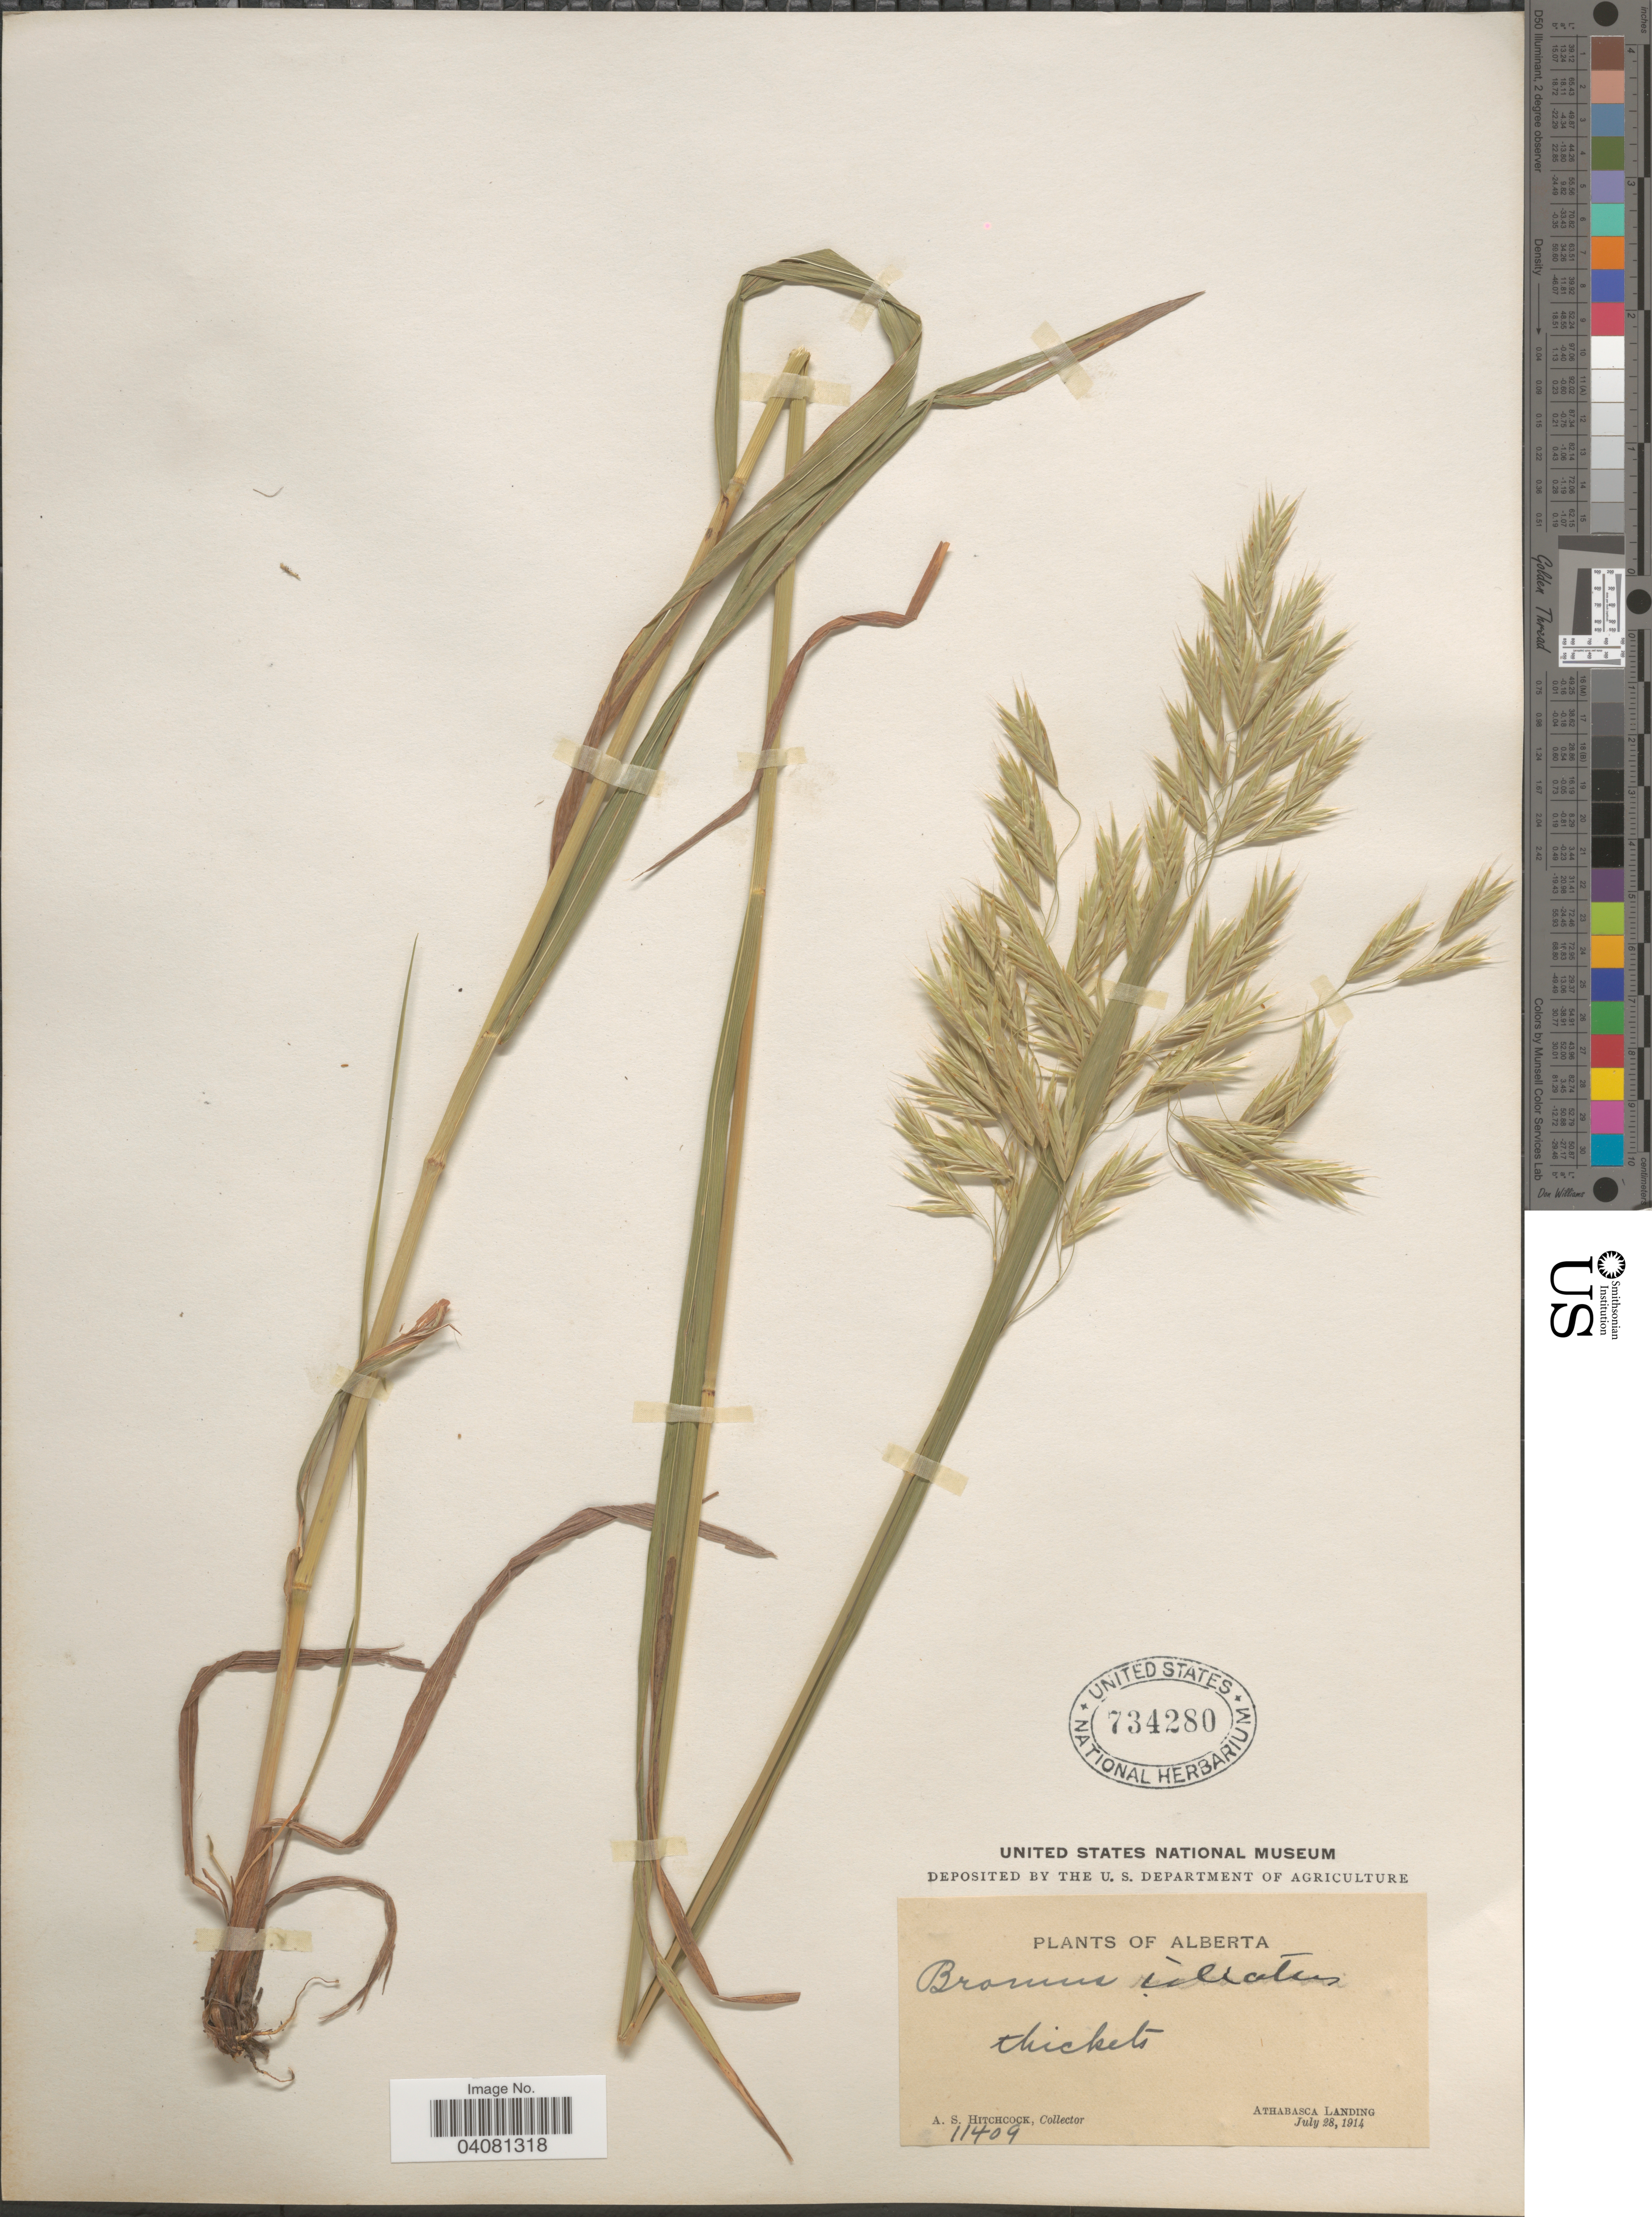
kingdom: Plantae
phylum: Tracheophyta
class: Liliopsida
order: Poales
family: Poaceae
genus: Bromus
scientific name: Bromus ciliatus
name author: L.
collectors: A. S. Hitchcock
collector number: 11409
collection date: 1914-07-28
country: Canada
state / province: Alberta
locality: Athabasca Landing.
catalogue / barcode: US 734280